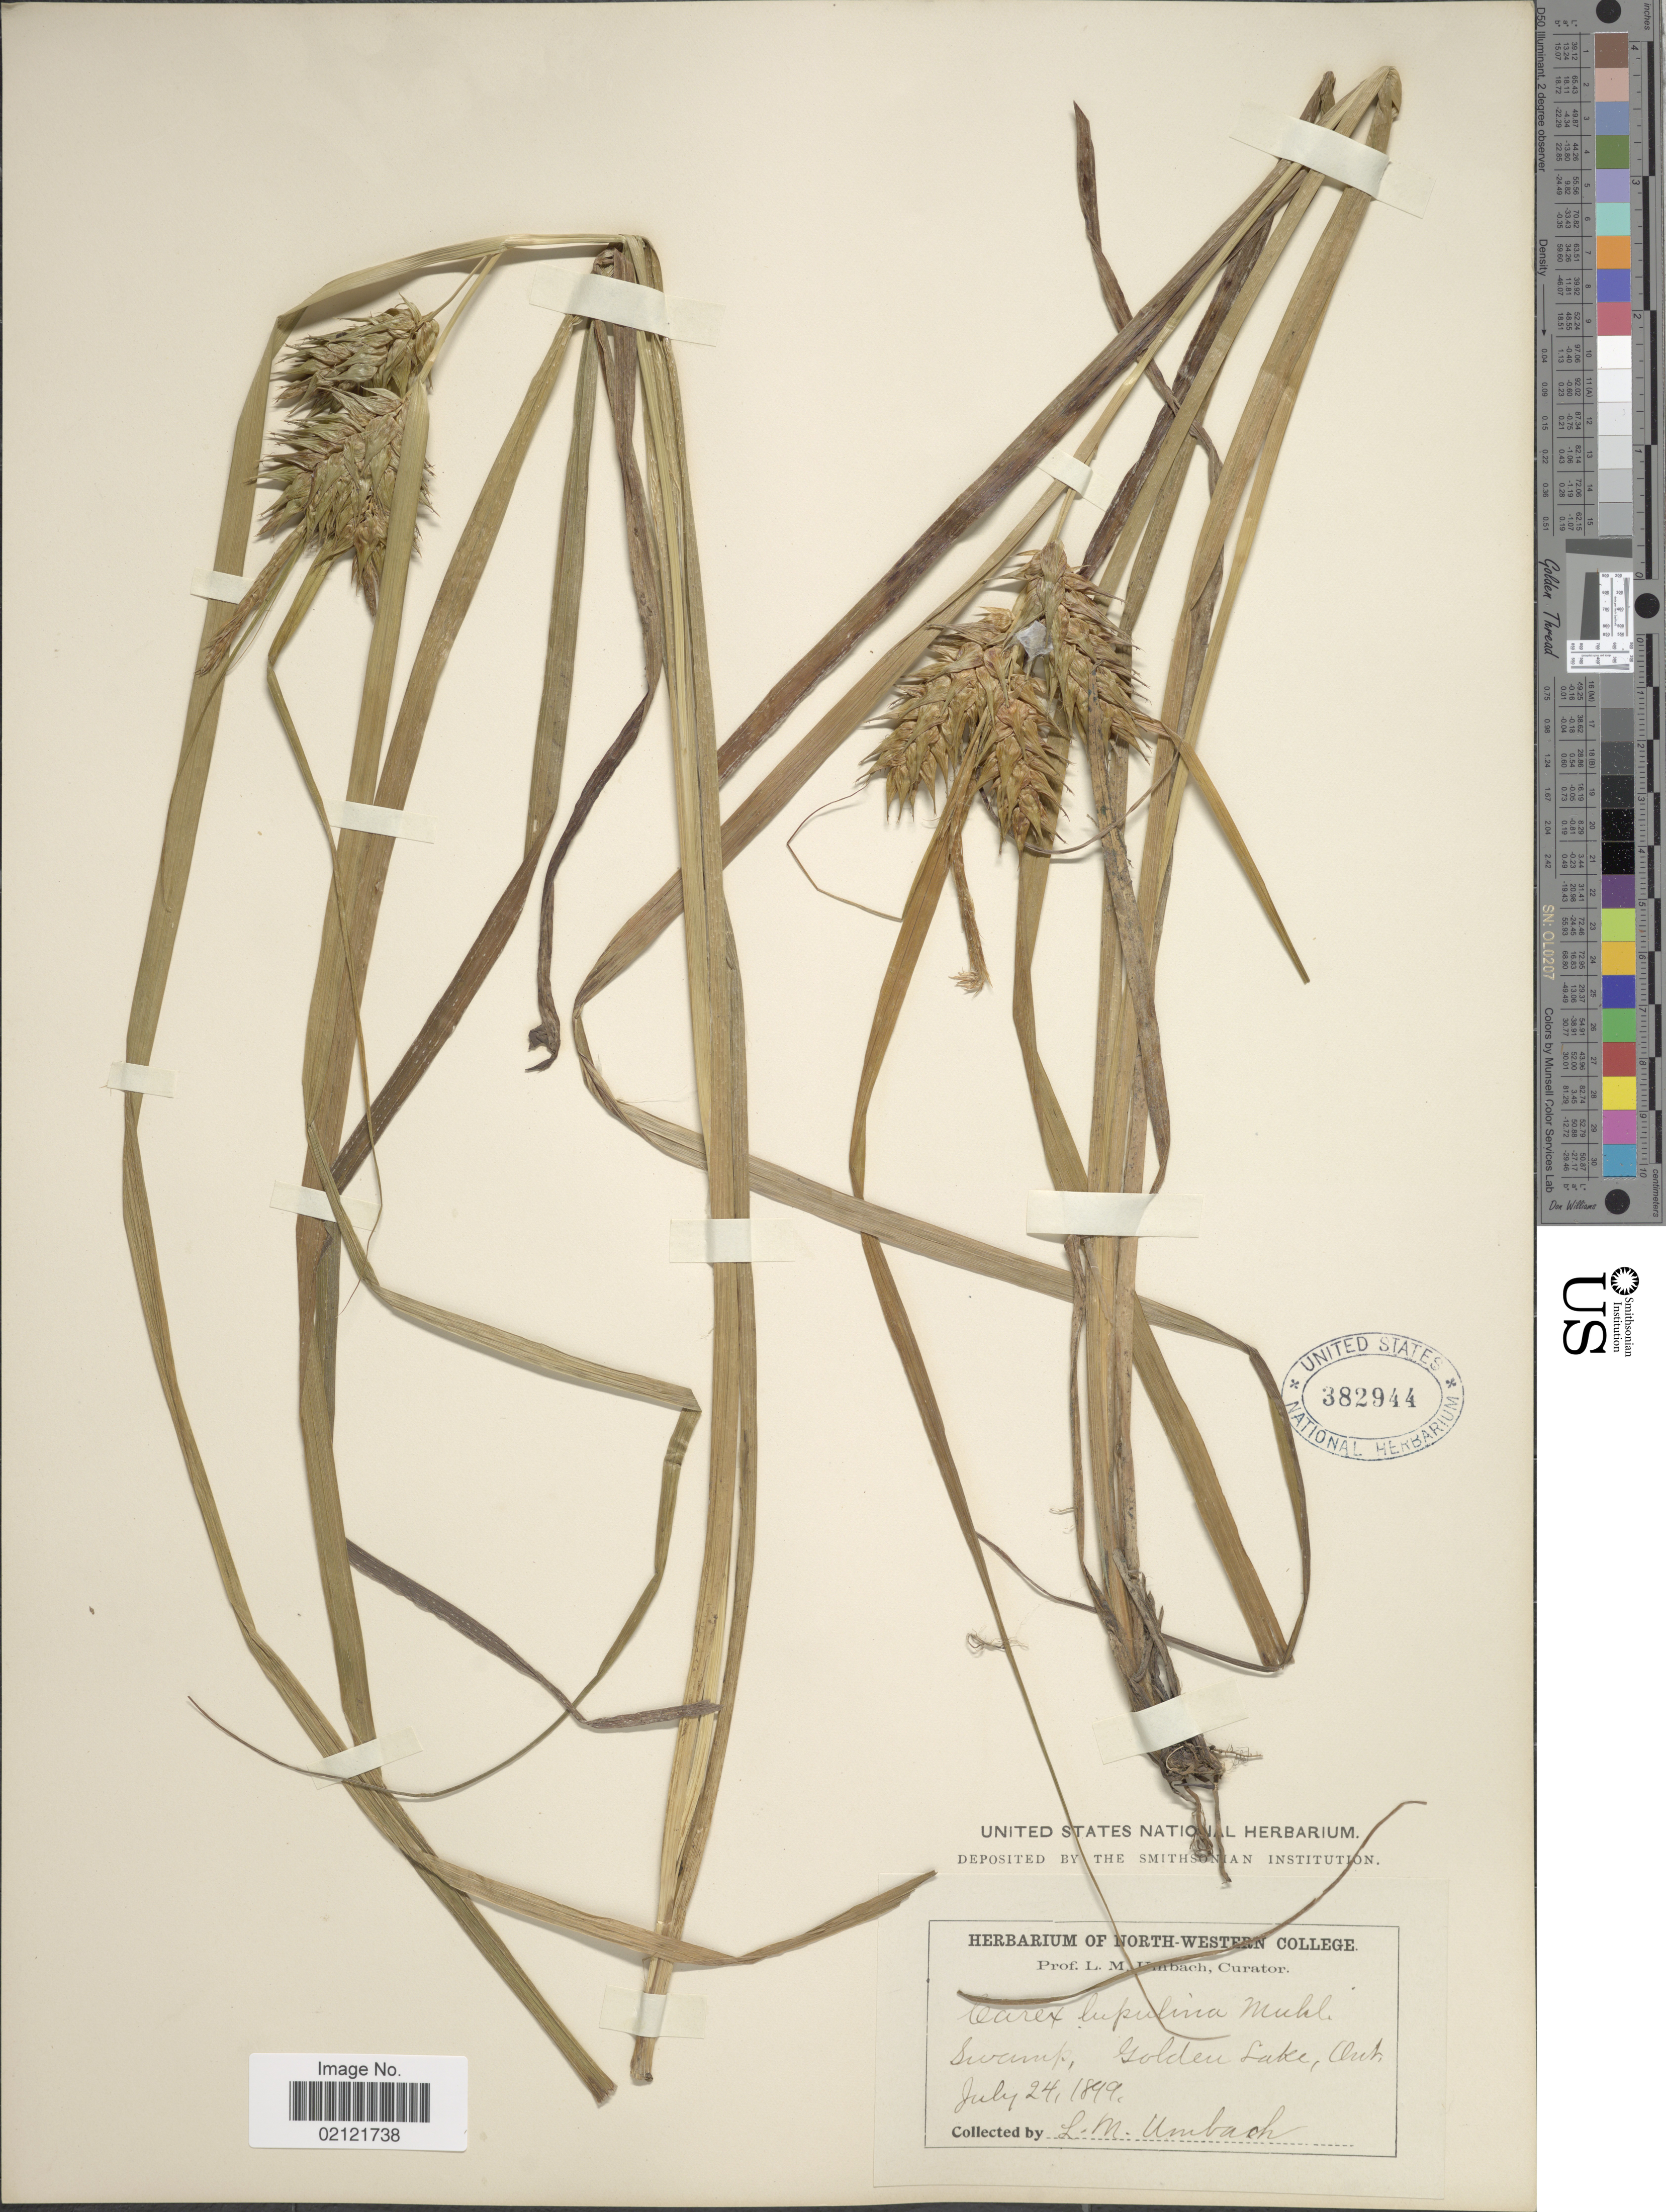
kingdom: Plantae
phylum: Tracheophyta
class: Liliopsida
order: Poales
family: Cyperaceae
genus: Carex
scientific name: Carex lupulina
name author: Muhl. ex Willd.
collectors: L. M. Umbach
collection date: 1899-07-24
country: Canada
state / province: Ontario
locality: Swamp, Golden Lake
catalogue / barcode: US 382944